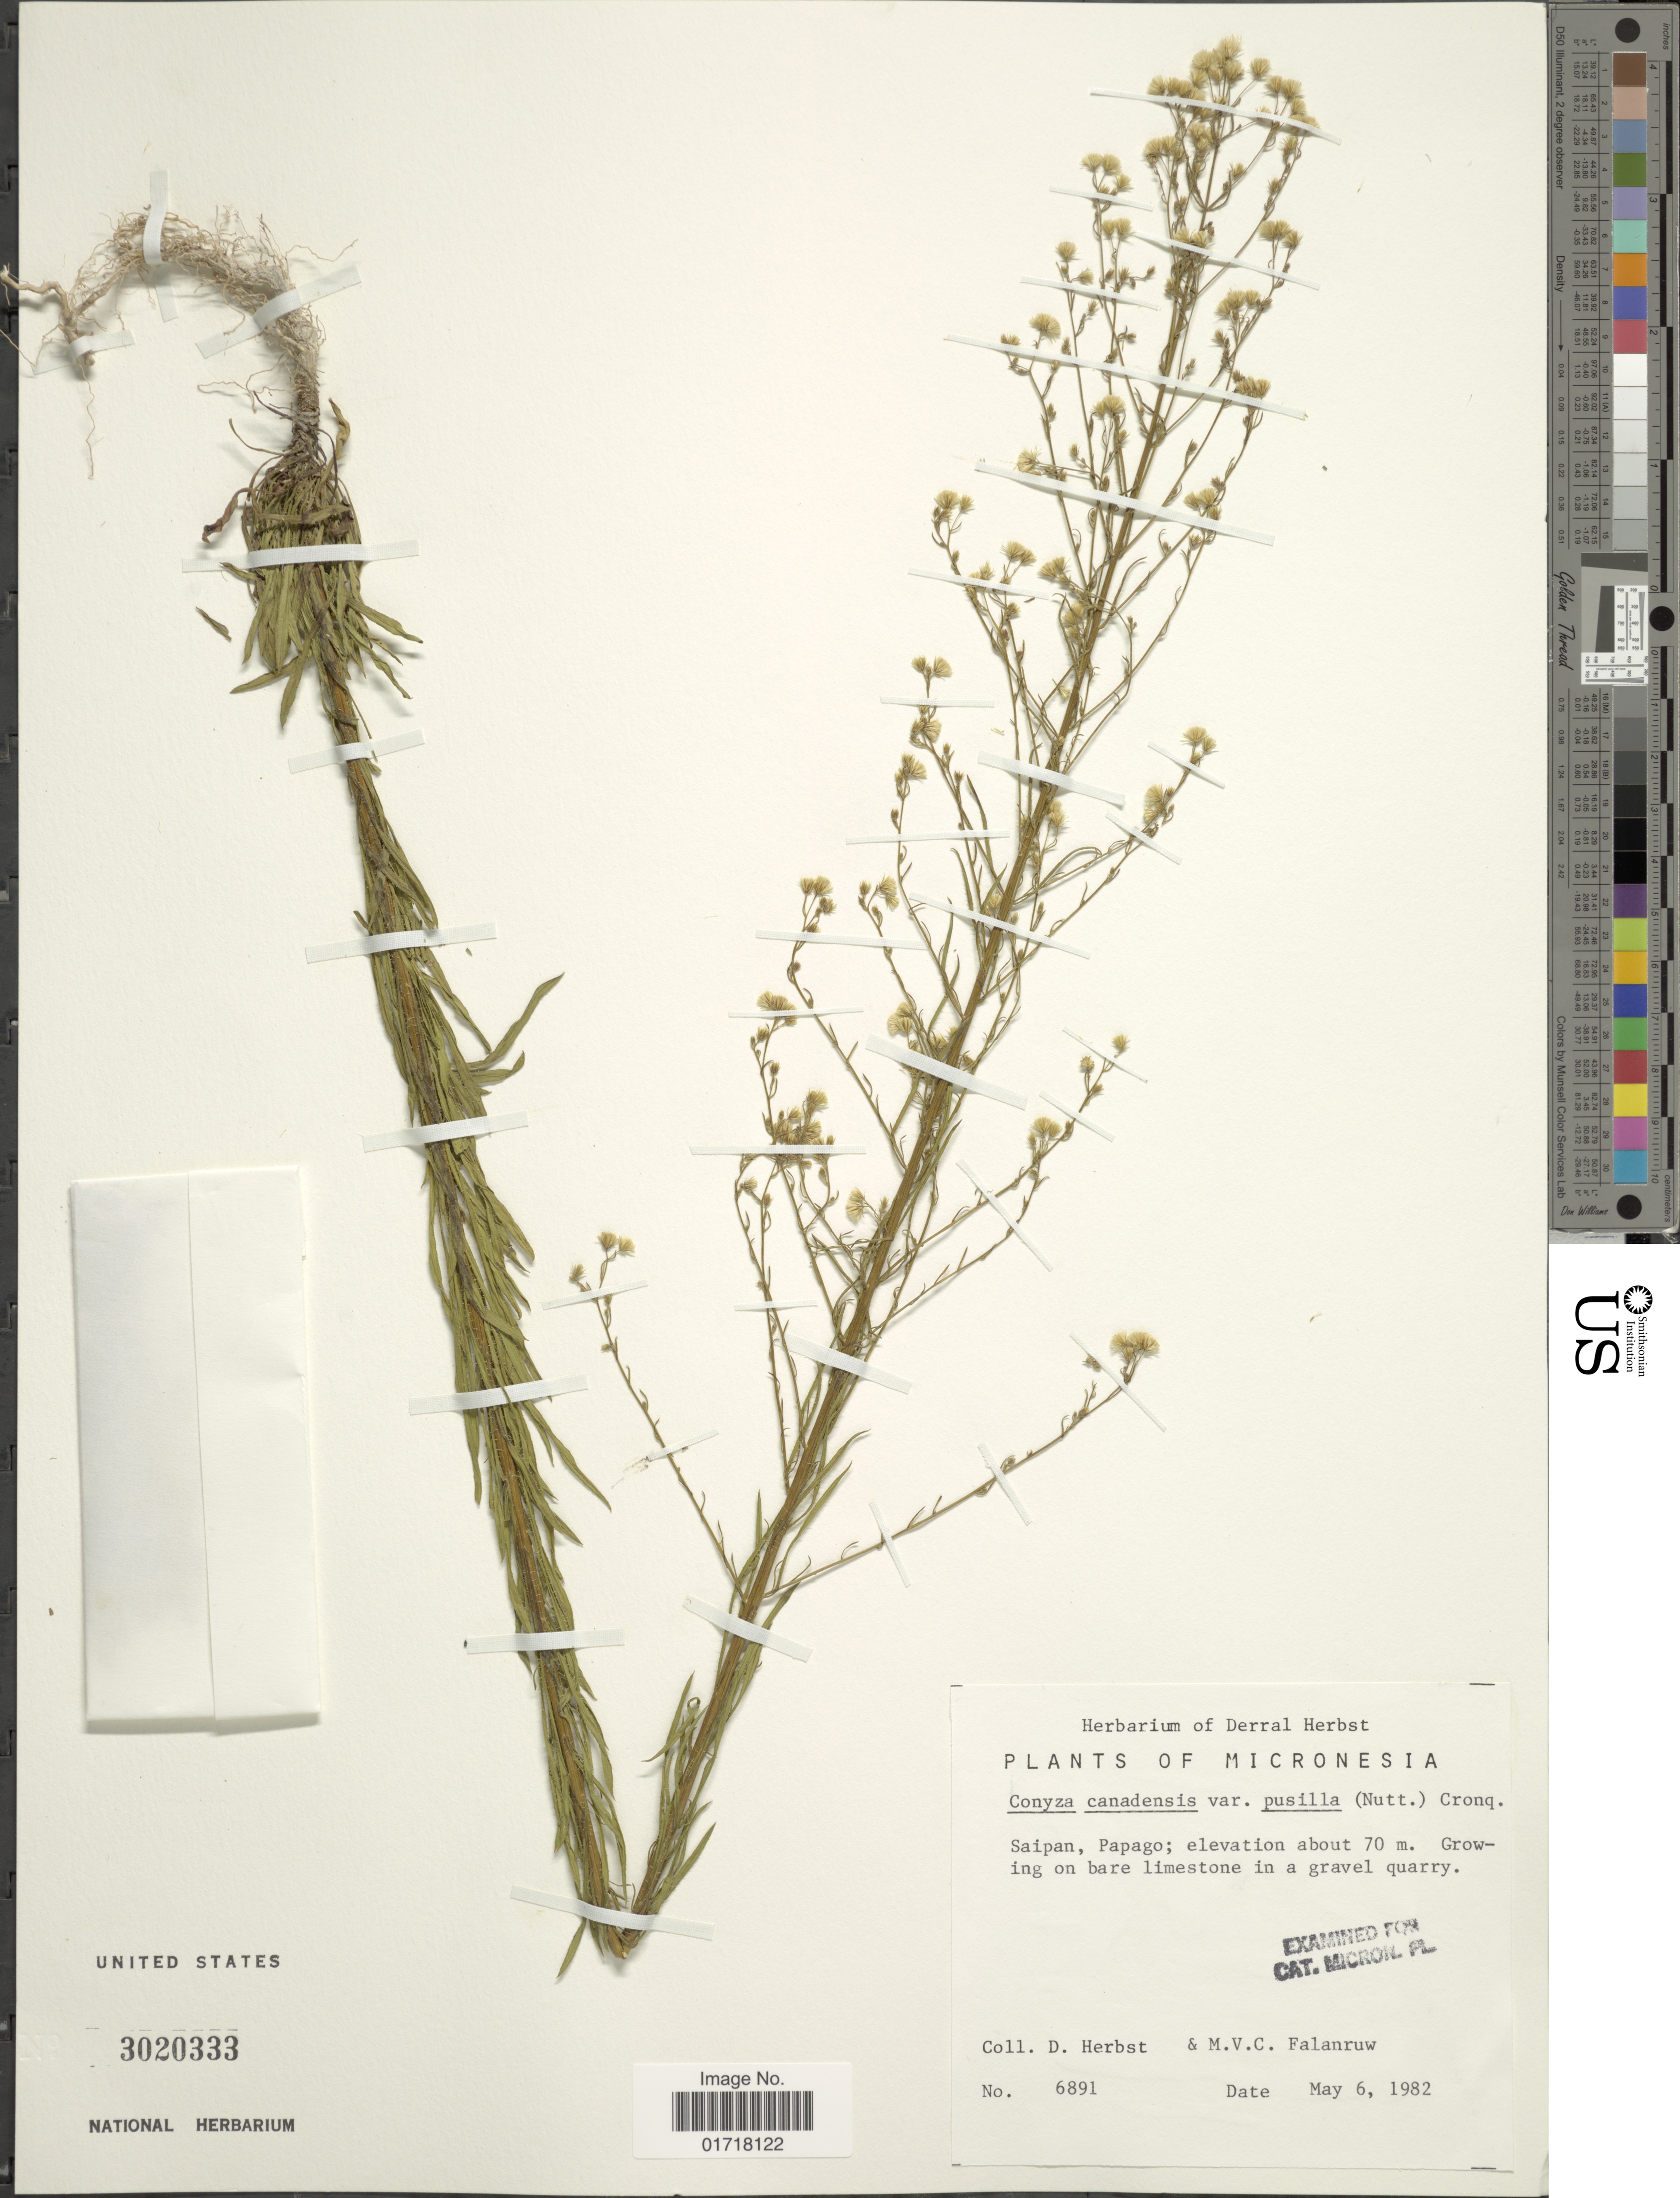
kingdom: Plantae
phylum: Tracheophyta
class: Magnoliopsida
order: Asterales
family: Asteraceae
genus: Erigeron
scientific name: Erigeron canadensis var. pusillus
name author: (Nutt.) Bolvin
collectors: D. Herbst & M. V. Falanruw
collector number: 6891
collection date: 1982-05-06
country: Northern Mariana Islands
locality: Saipan, Papago; Growing on bare limestone in a gravel quarry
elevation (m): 70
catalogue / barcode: US 3020333